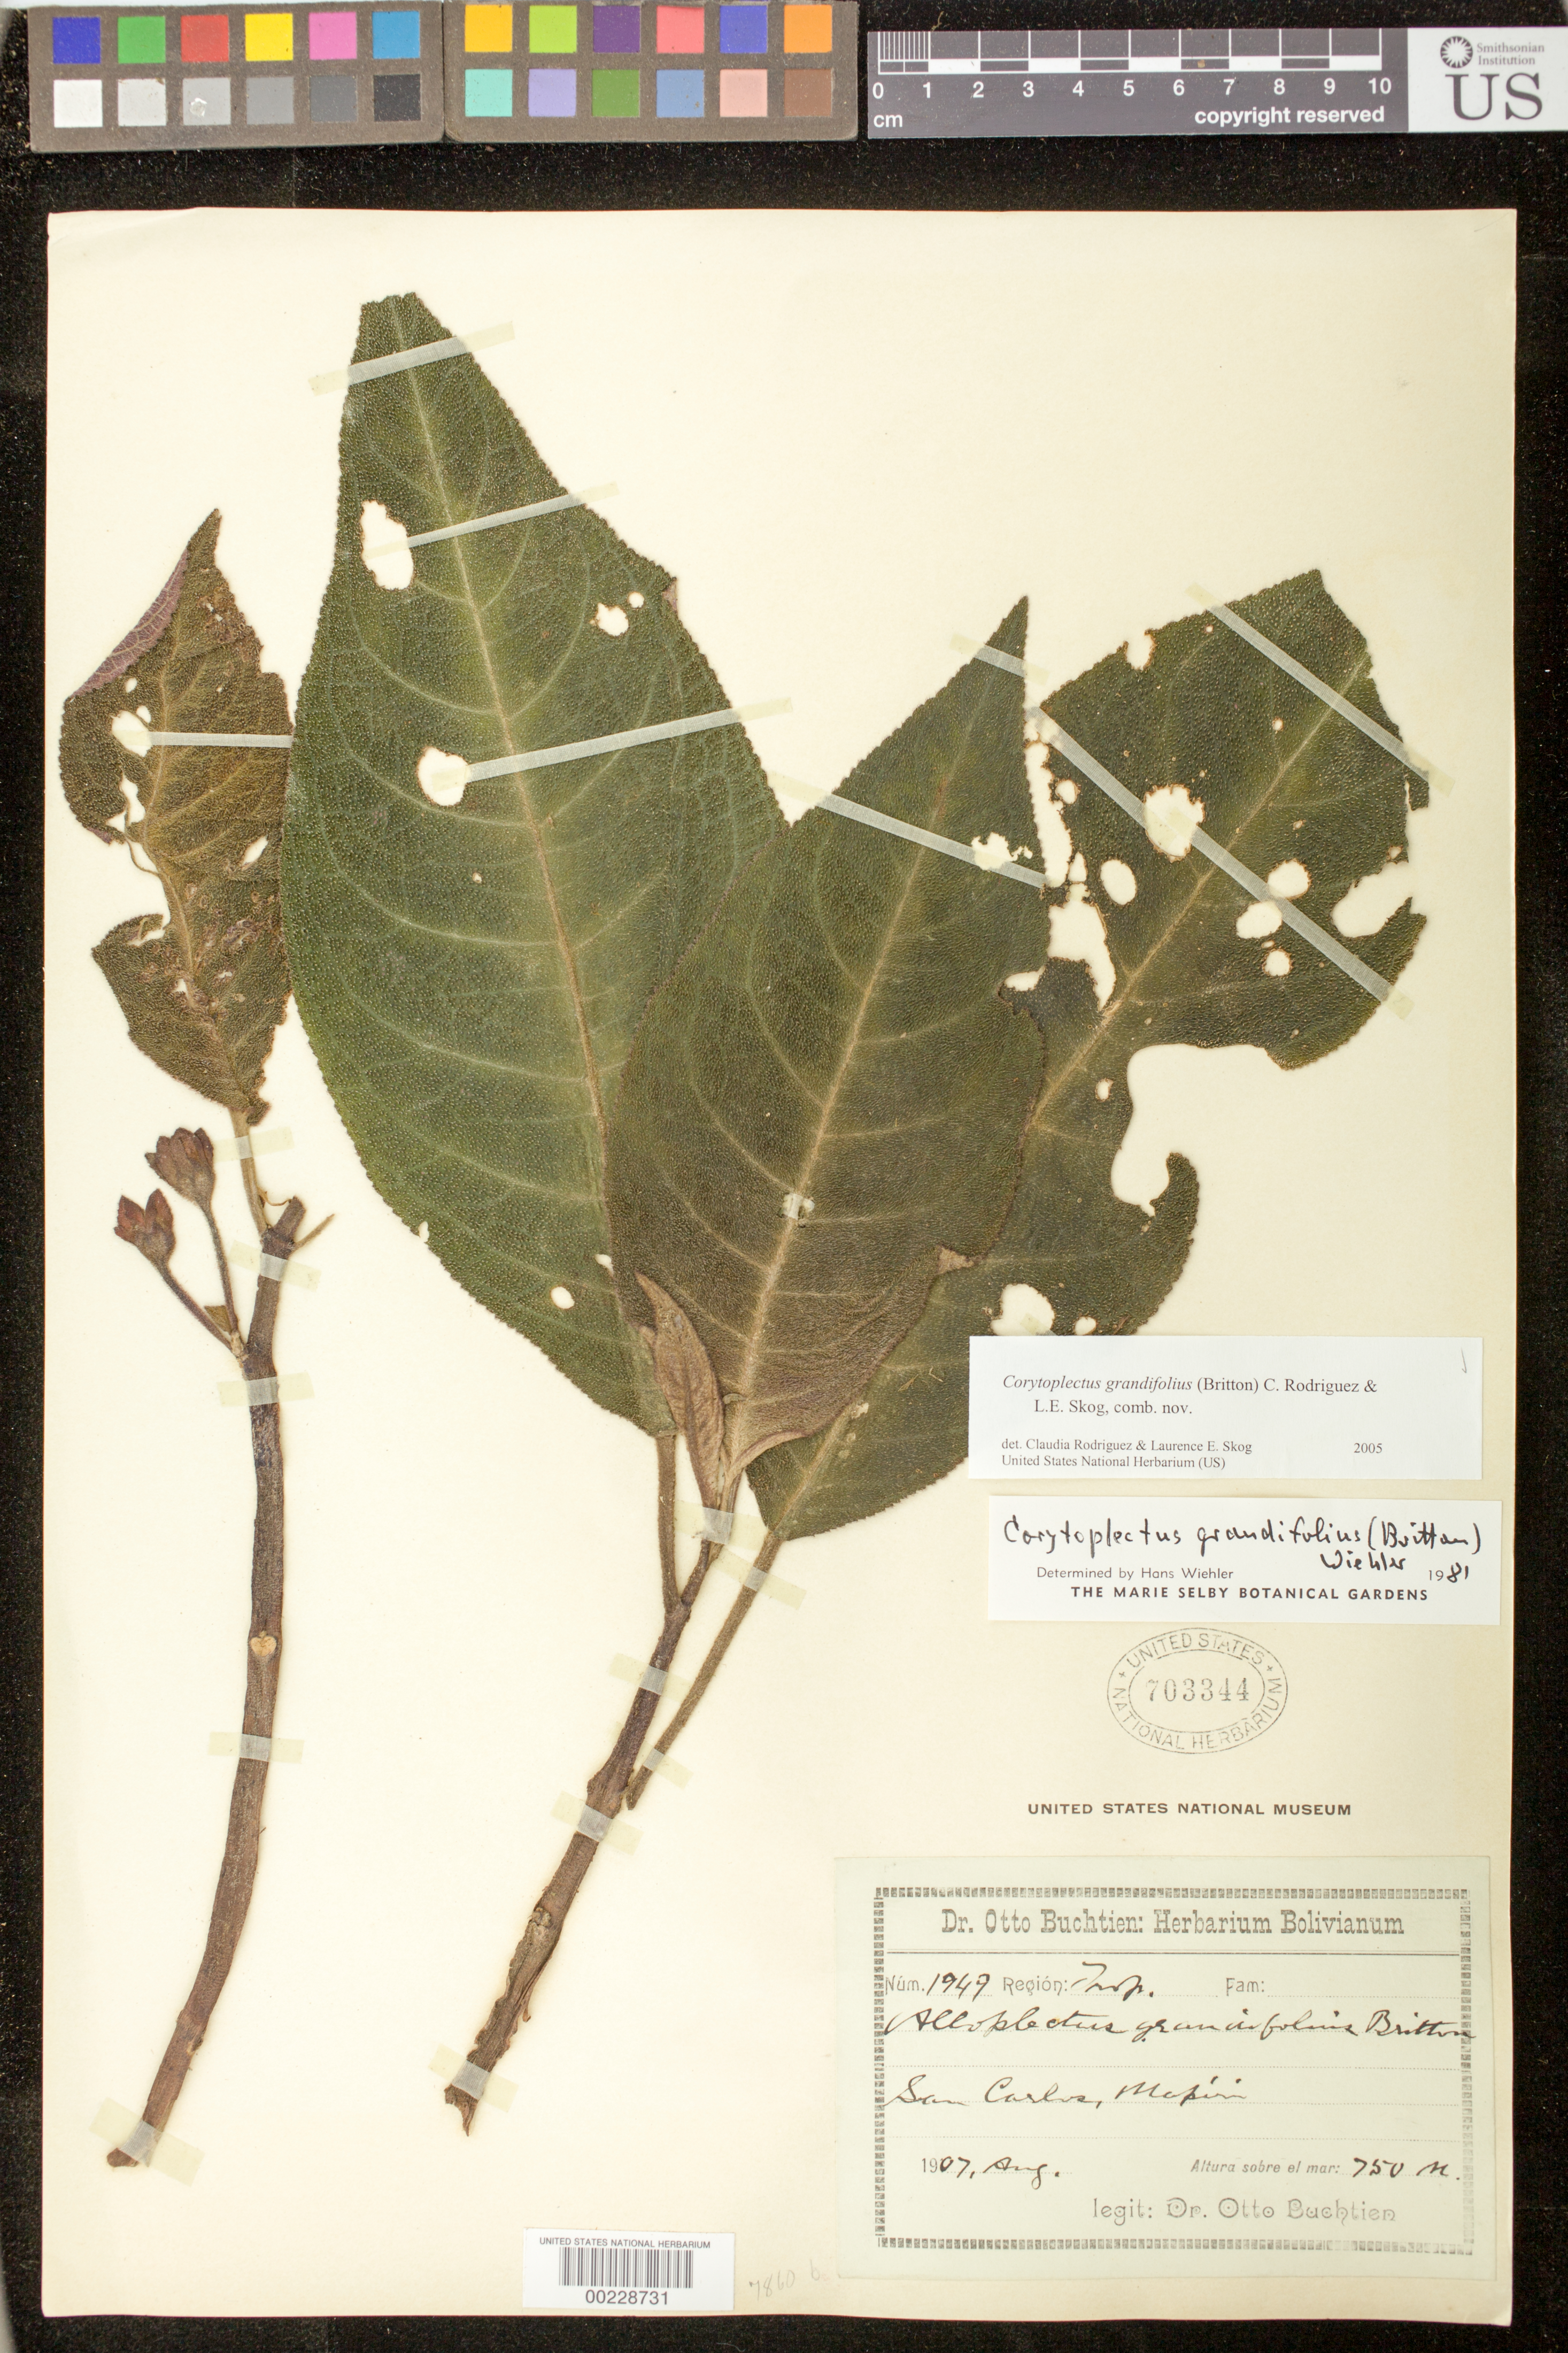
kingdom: Plantae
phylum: Tracheophyta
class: Magnoliopsida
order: Lamiales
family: Gesneriaceae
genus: Corytoplectus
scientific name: Corytoplectus grandifolius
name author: (Britton ex Rusby) Rodr.-Flores & L.E. Skog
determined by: Rodríguez-Flores, C. I.; Skog, L. E.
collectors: O. Buchtien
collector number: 1949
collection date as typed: Aug 1907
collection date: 1907-08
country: Bolivia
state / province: La Paz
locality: San Carlos, Mapiri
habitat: Tropical region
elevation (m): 750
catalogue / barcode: US 703344